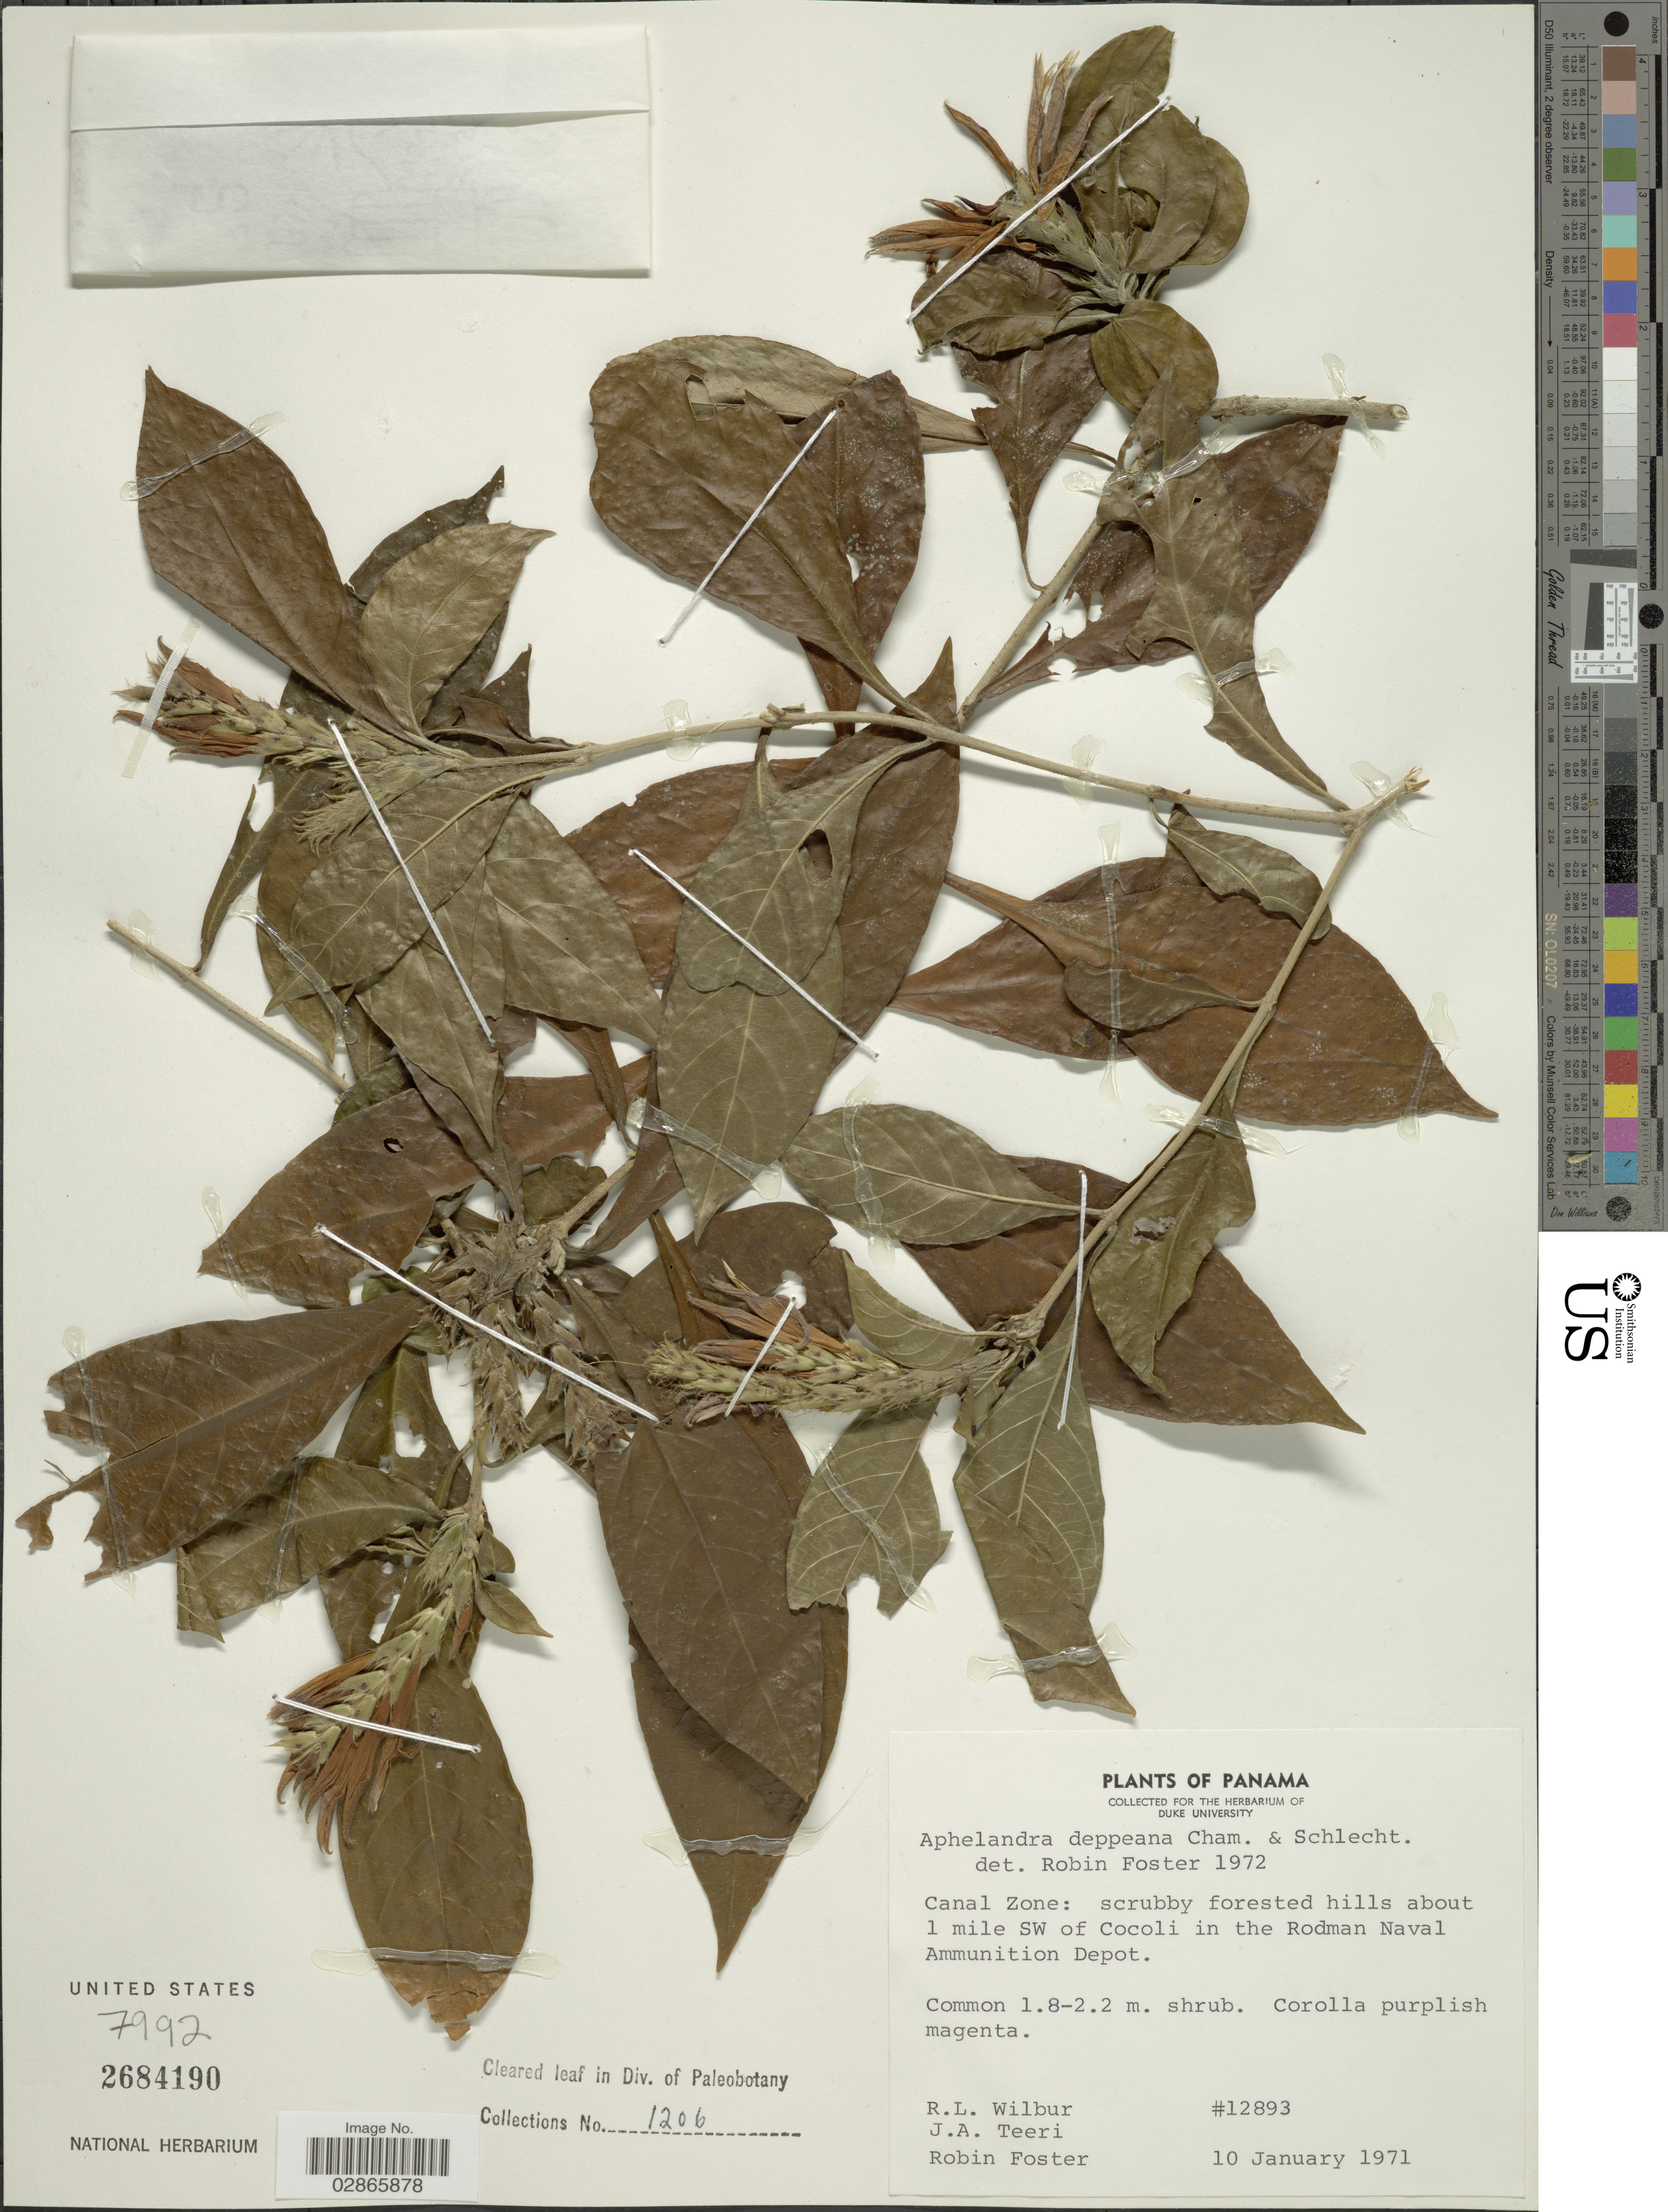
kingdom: Plantae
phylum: Tracheophyta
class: Magnoliopsida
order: Lamiales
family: Acanthaceae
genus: Aphelandra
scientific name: Aphelandra deppeana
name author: Schltdl. & Cham.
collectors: R. L. Wilbur, J. Teeri & R. B. Foster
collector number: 12893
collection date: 1971-01-10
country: Panama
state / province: Panamá Oeste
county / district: Canal Zone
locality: scrubby forested hill about 1 mile SW of Cocoli in the Rodman Naval Ammunition Depot.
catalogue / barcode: US 2684190